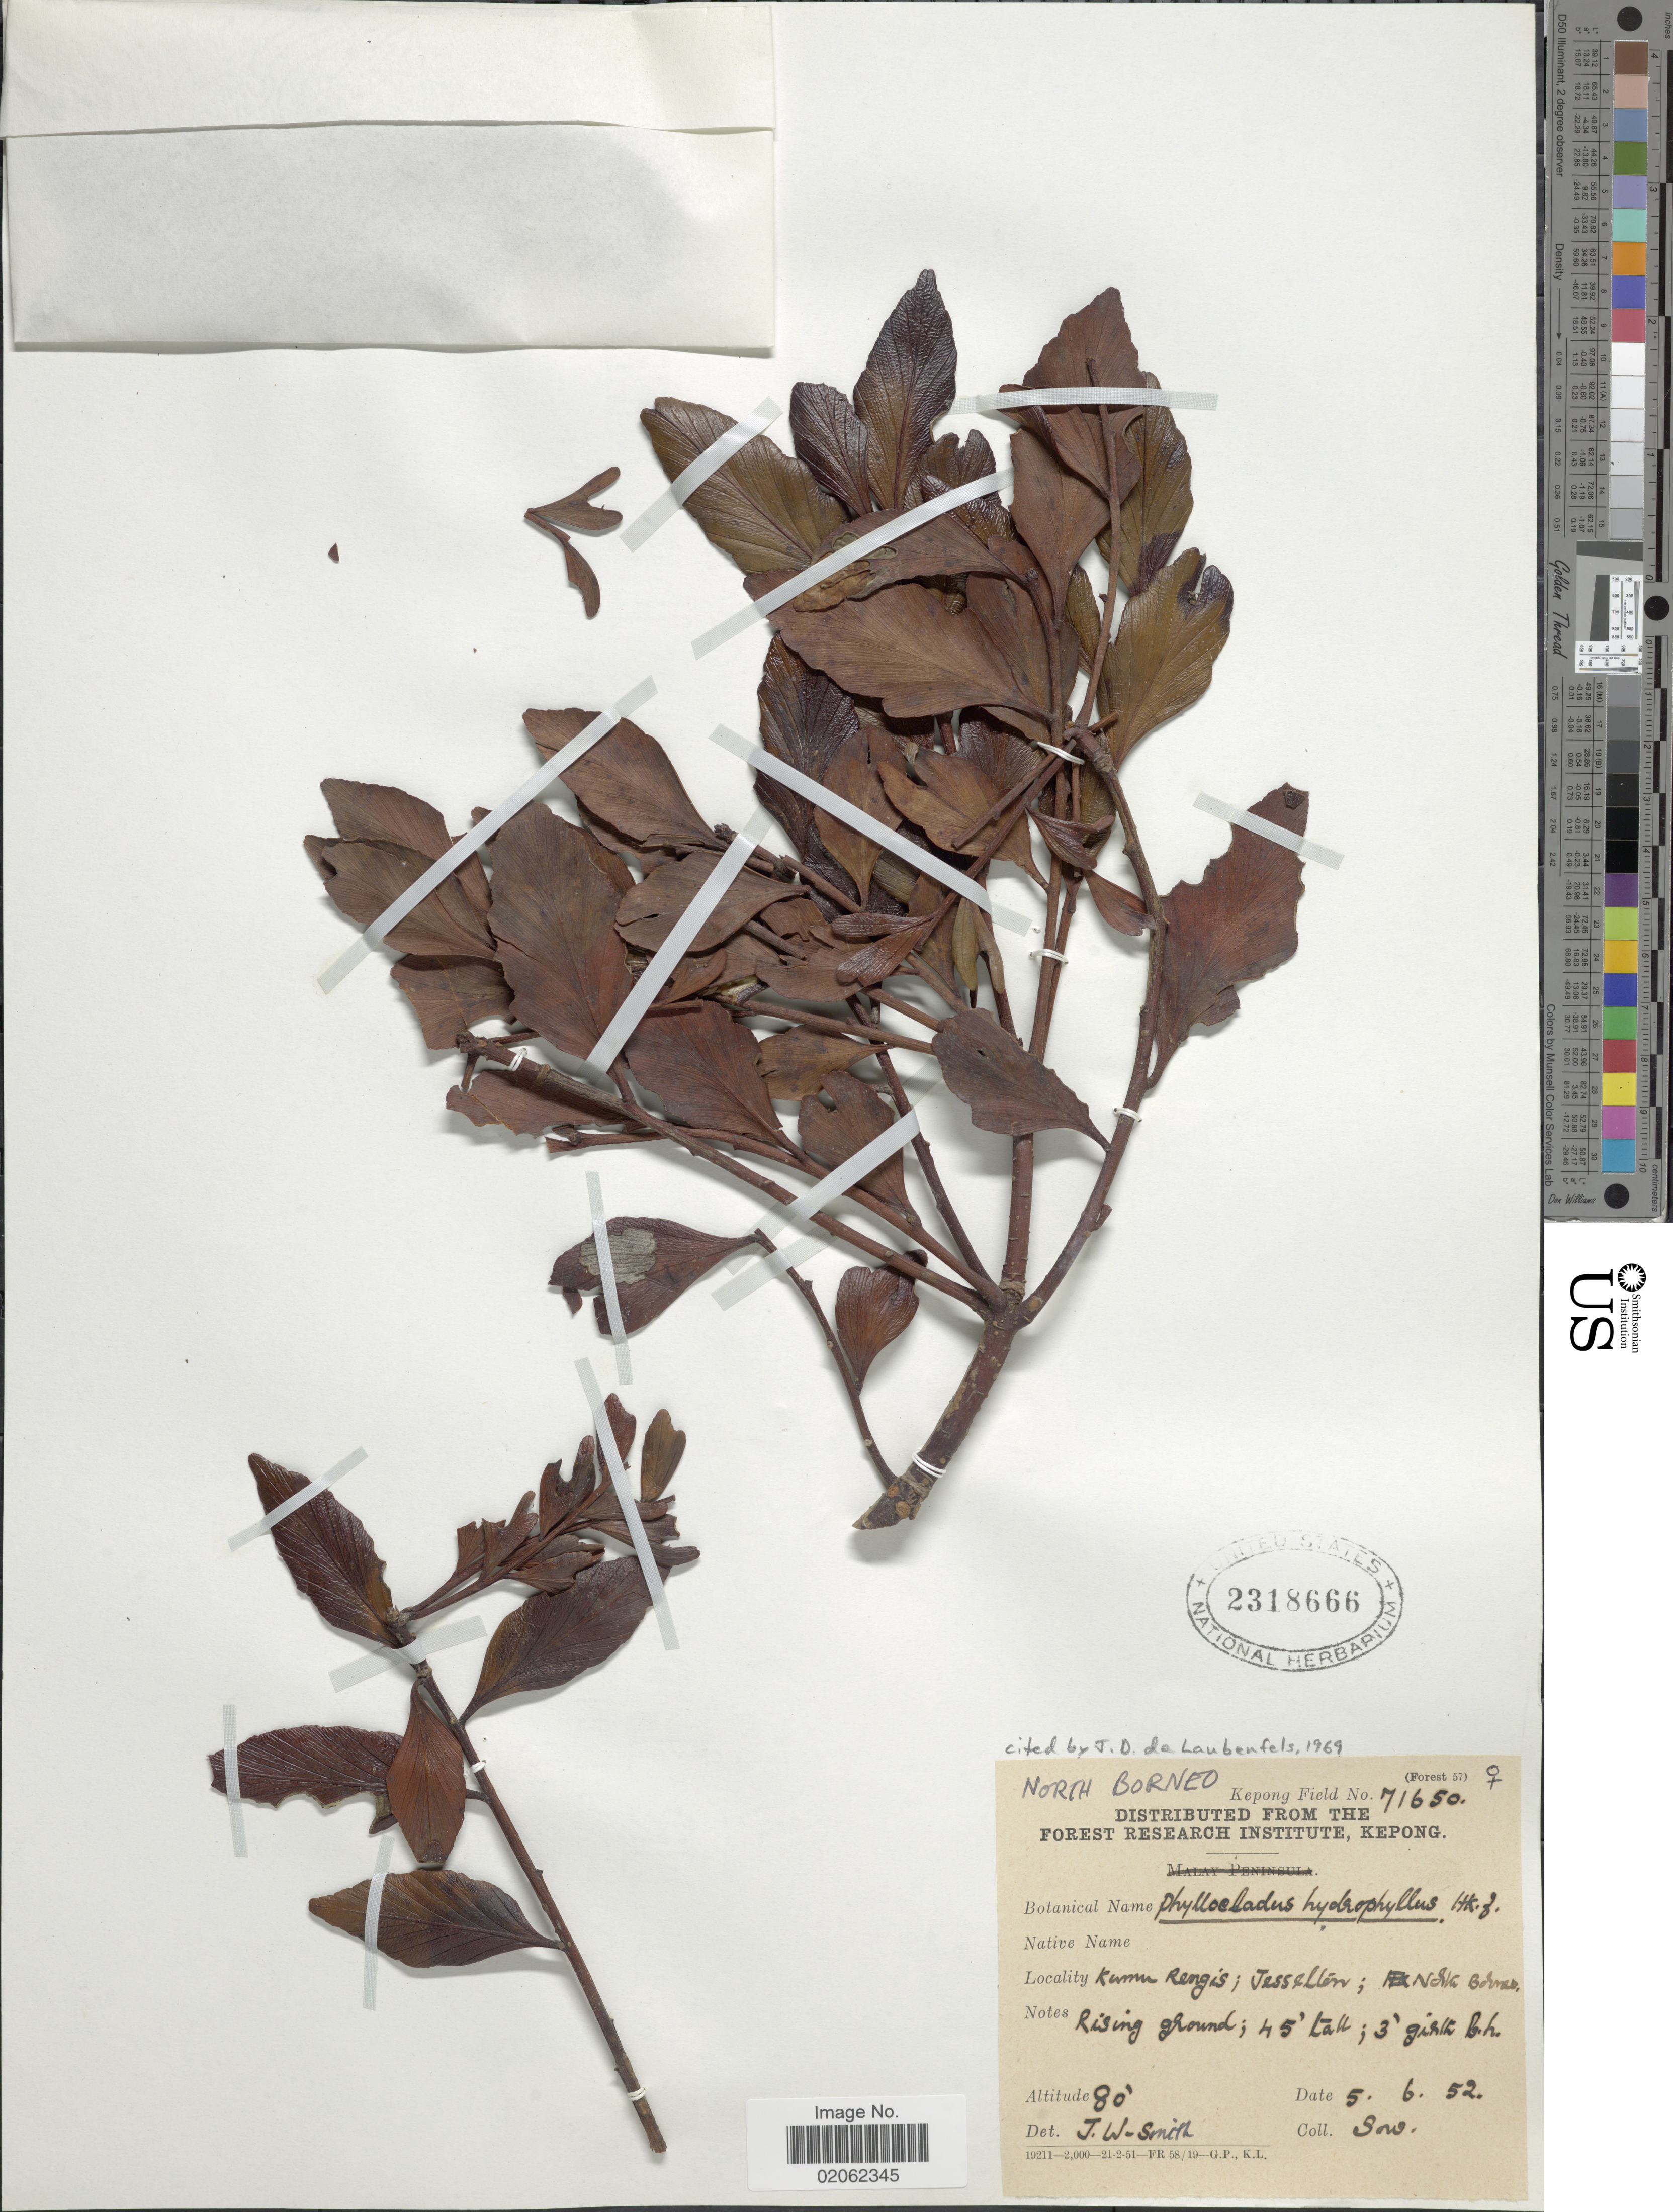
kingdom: Plantae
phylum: Tracheophyta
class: Pinopsida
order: Pinales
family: Phyllocladaceae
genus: Phyllocladus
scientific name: Phyllocladus hypophyllus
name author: Hook. f.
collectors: J. W. Smith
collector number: Kepong Field 71650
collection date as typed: Transcribed d/m/y: 5/6/52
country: Malaysia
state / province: Sabah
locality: Kumu Rengis; Jesselton; North Borneo, Rising ground [interpreted]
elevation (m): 24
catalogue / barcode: US 2318666